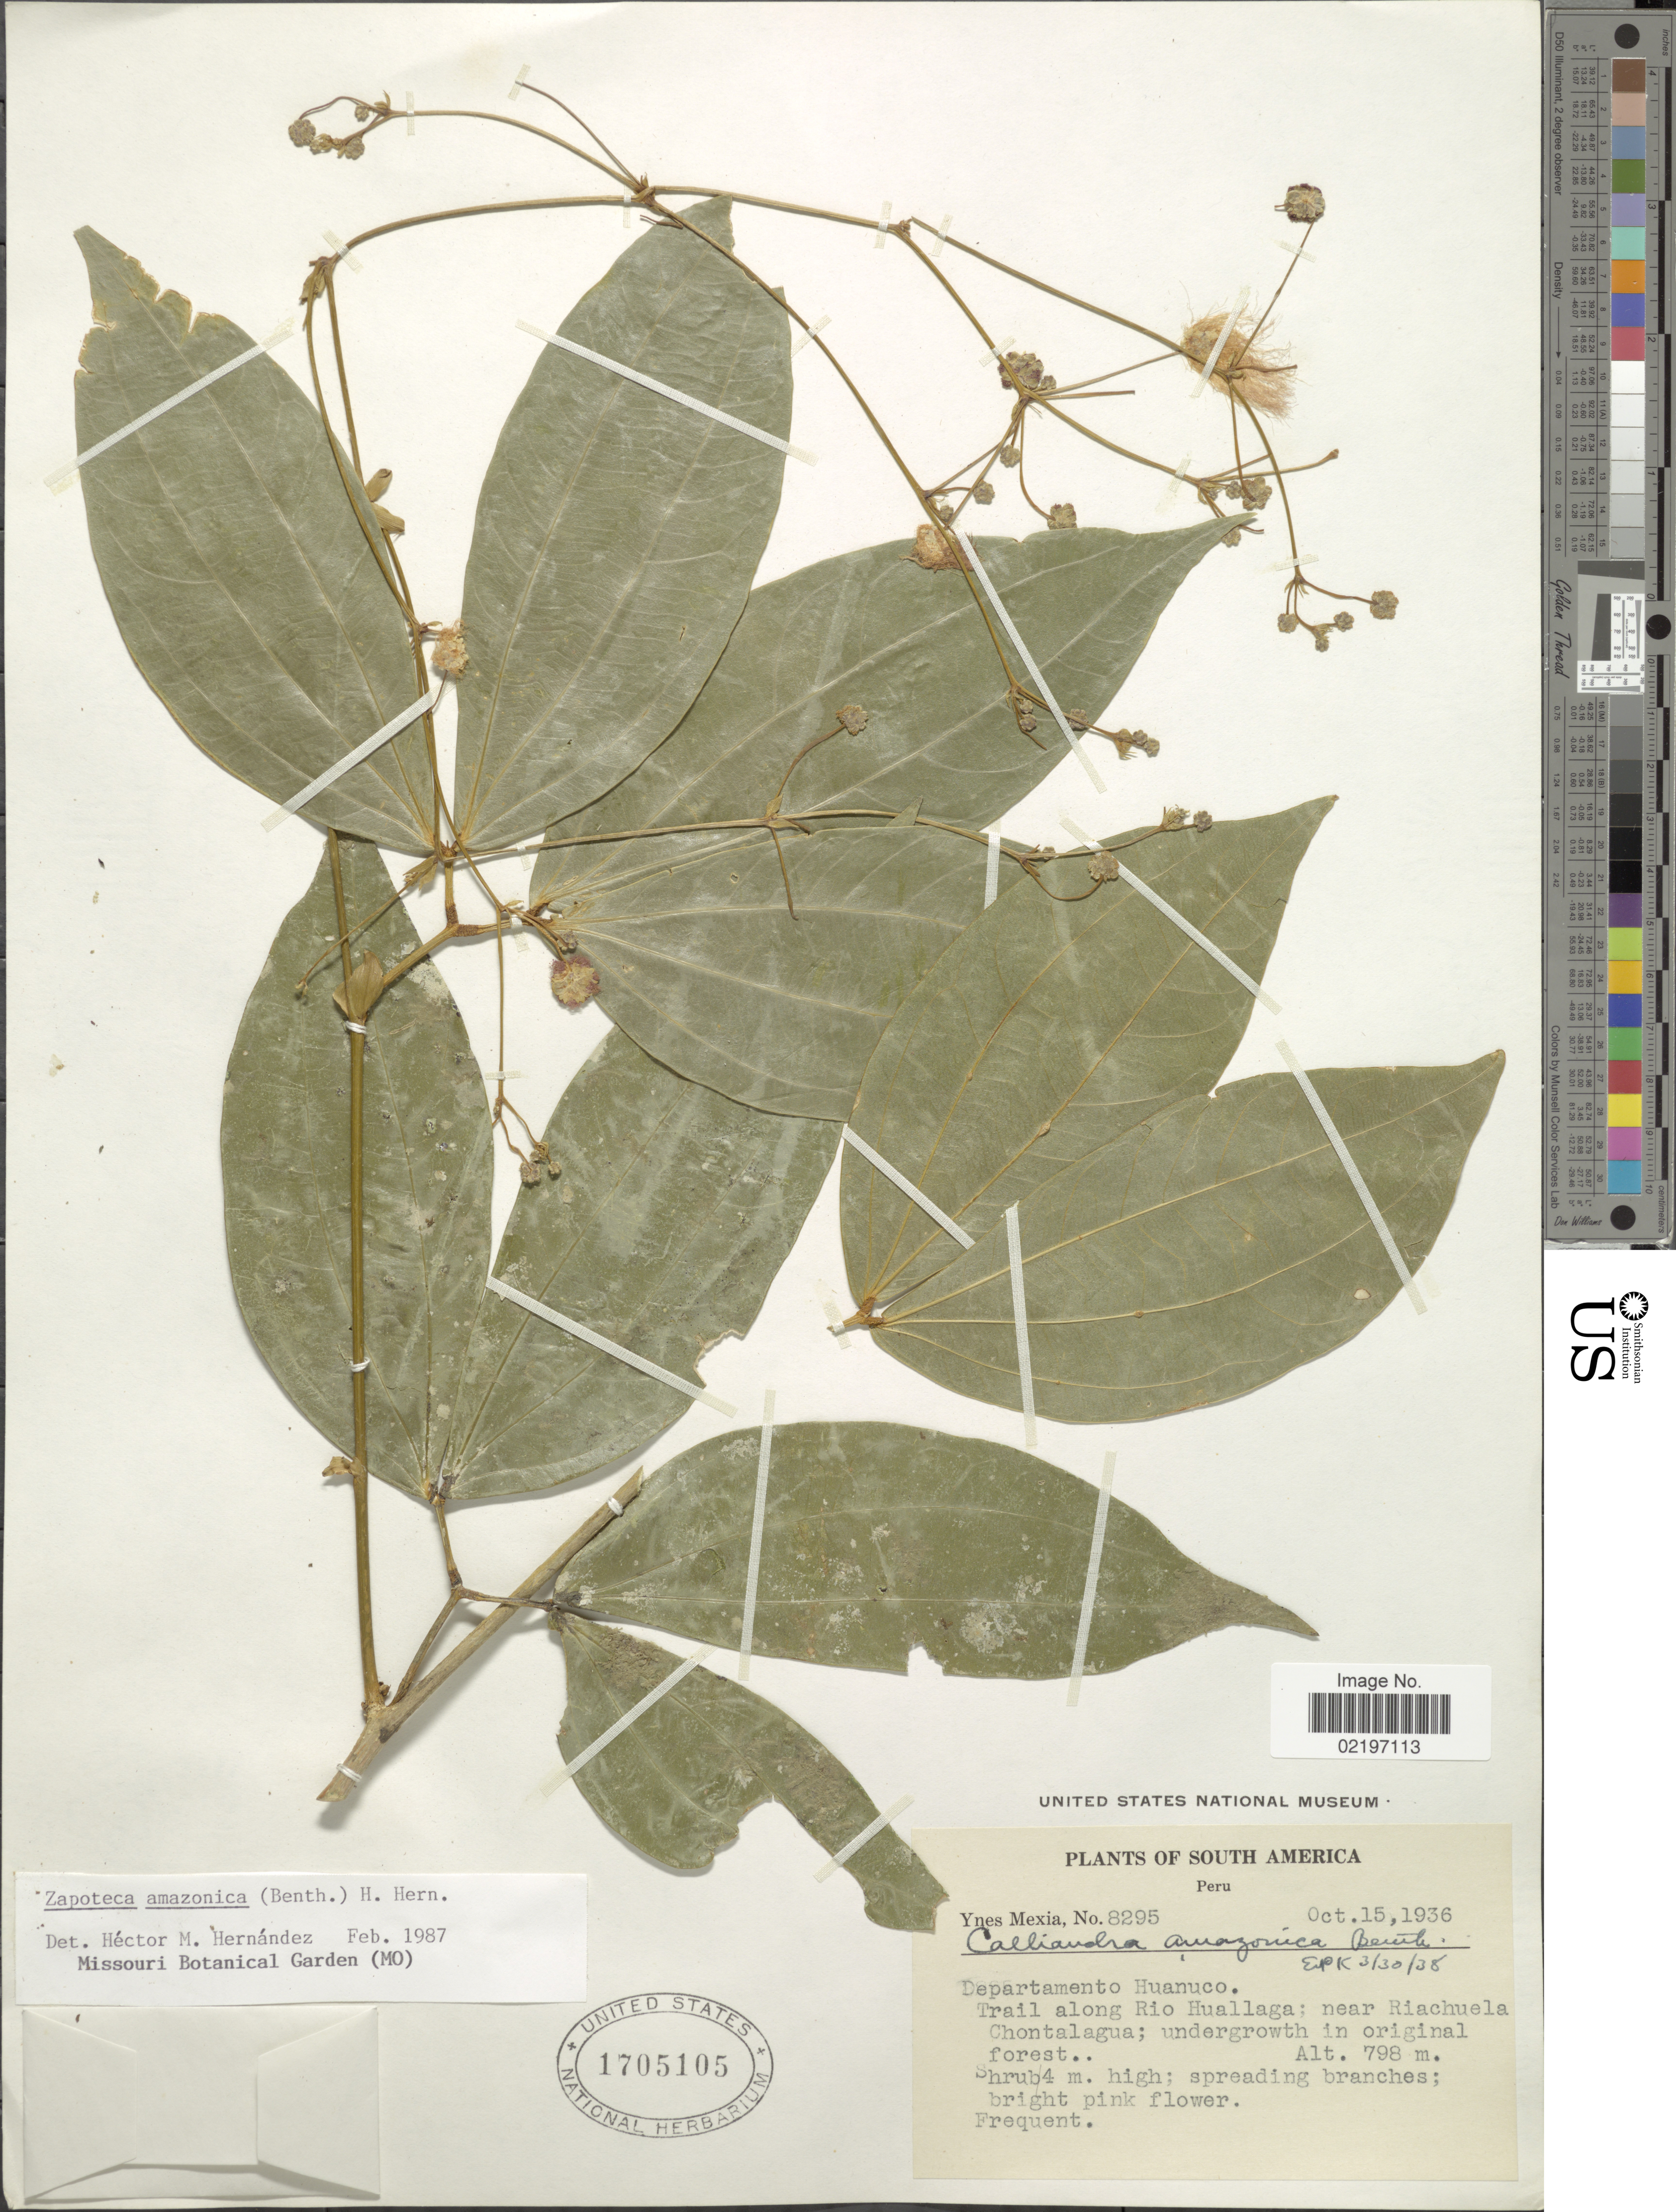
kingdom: Plantae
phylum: Tracheophyta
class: Magnoliopsida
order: Fabales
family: Fabaceae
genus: Zapoteca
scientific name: Zapoteca amazonica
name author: (Benth.) H.M. Hern.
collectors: Y. Mexia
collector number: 8295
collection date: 1936-10-15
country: Peru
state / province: Huánuco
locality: Trail along Rio Huallaga; near Riachuelo Chontalagua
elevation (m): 798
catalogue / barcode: US 1705105